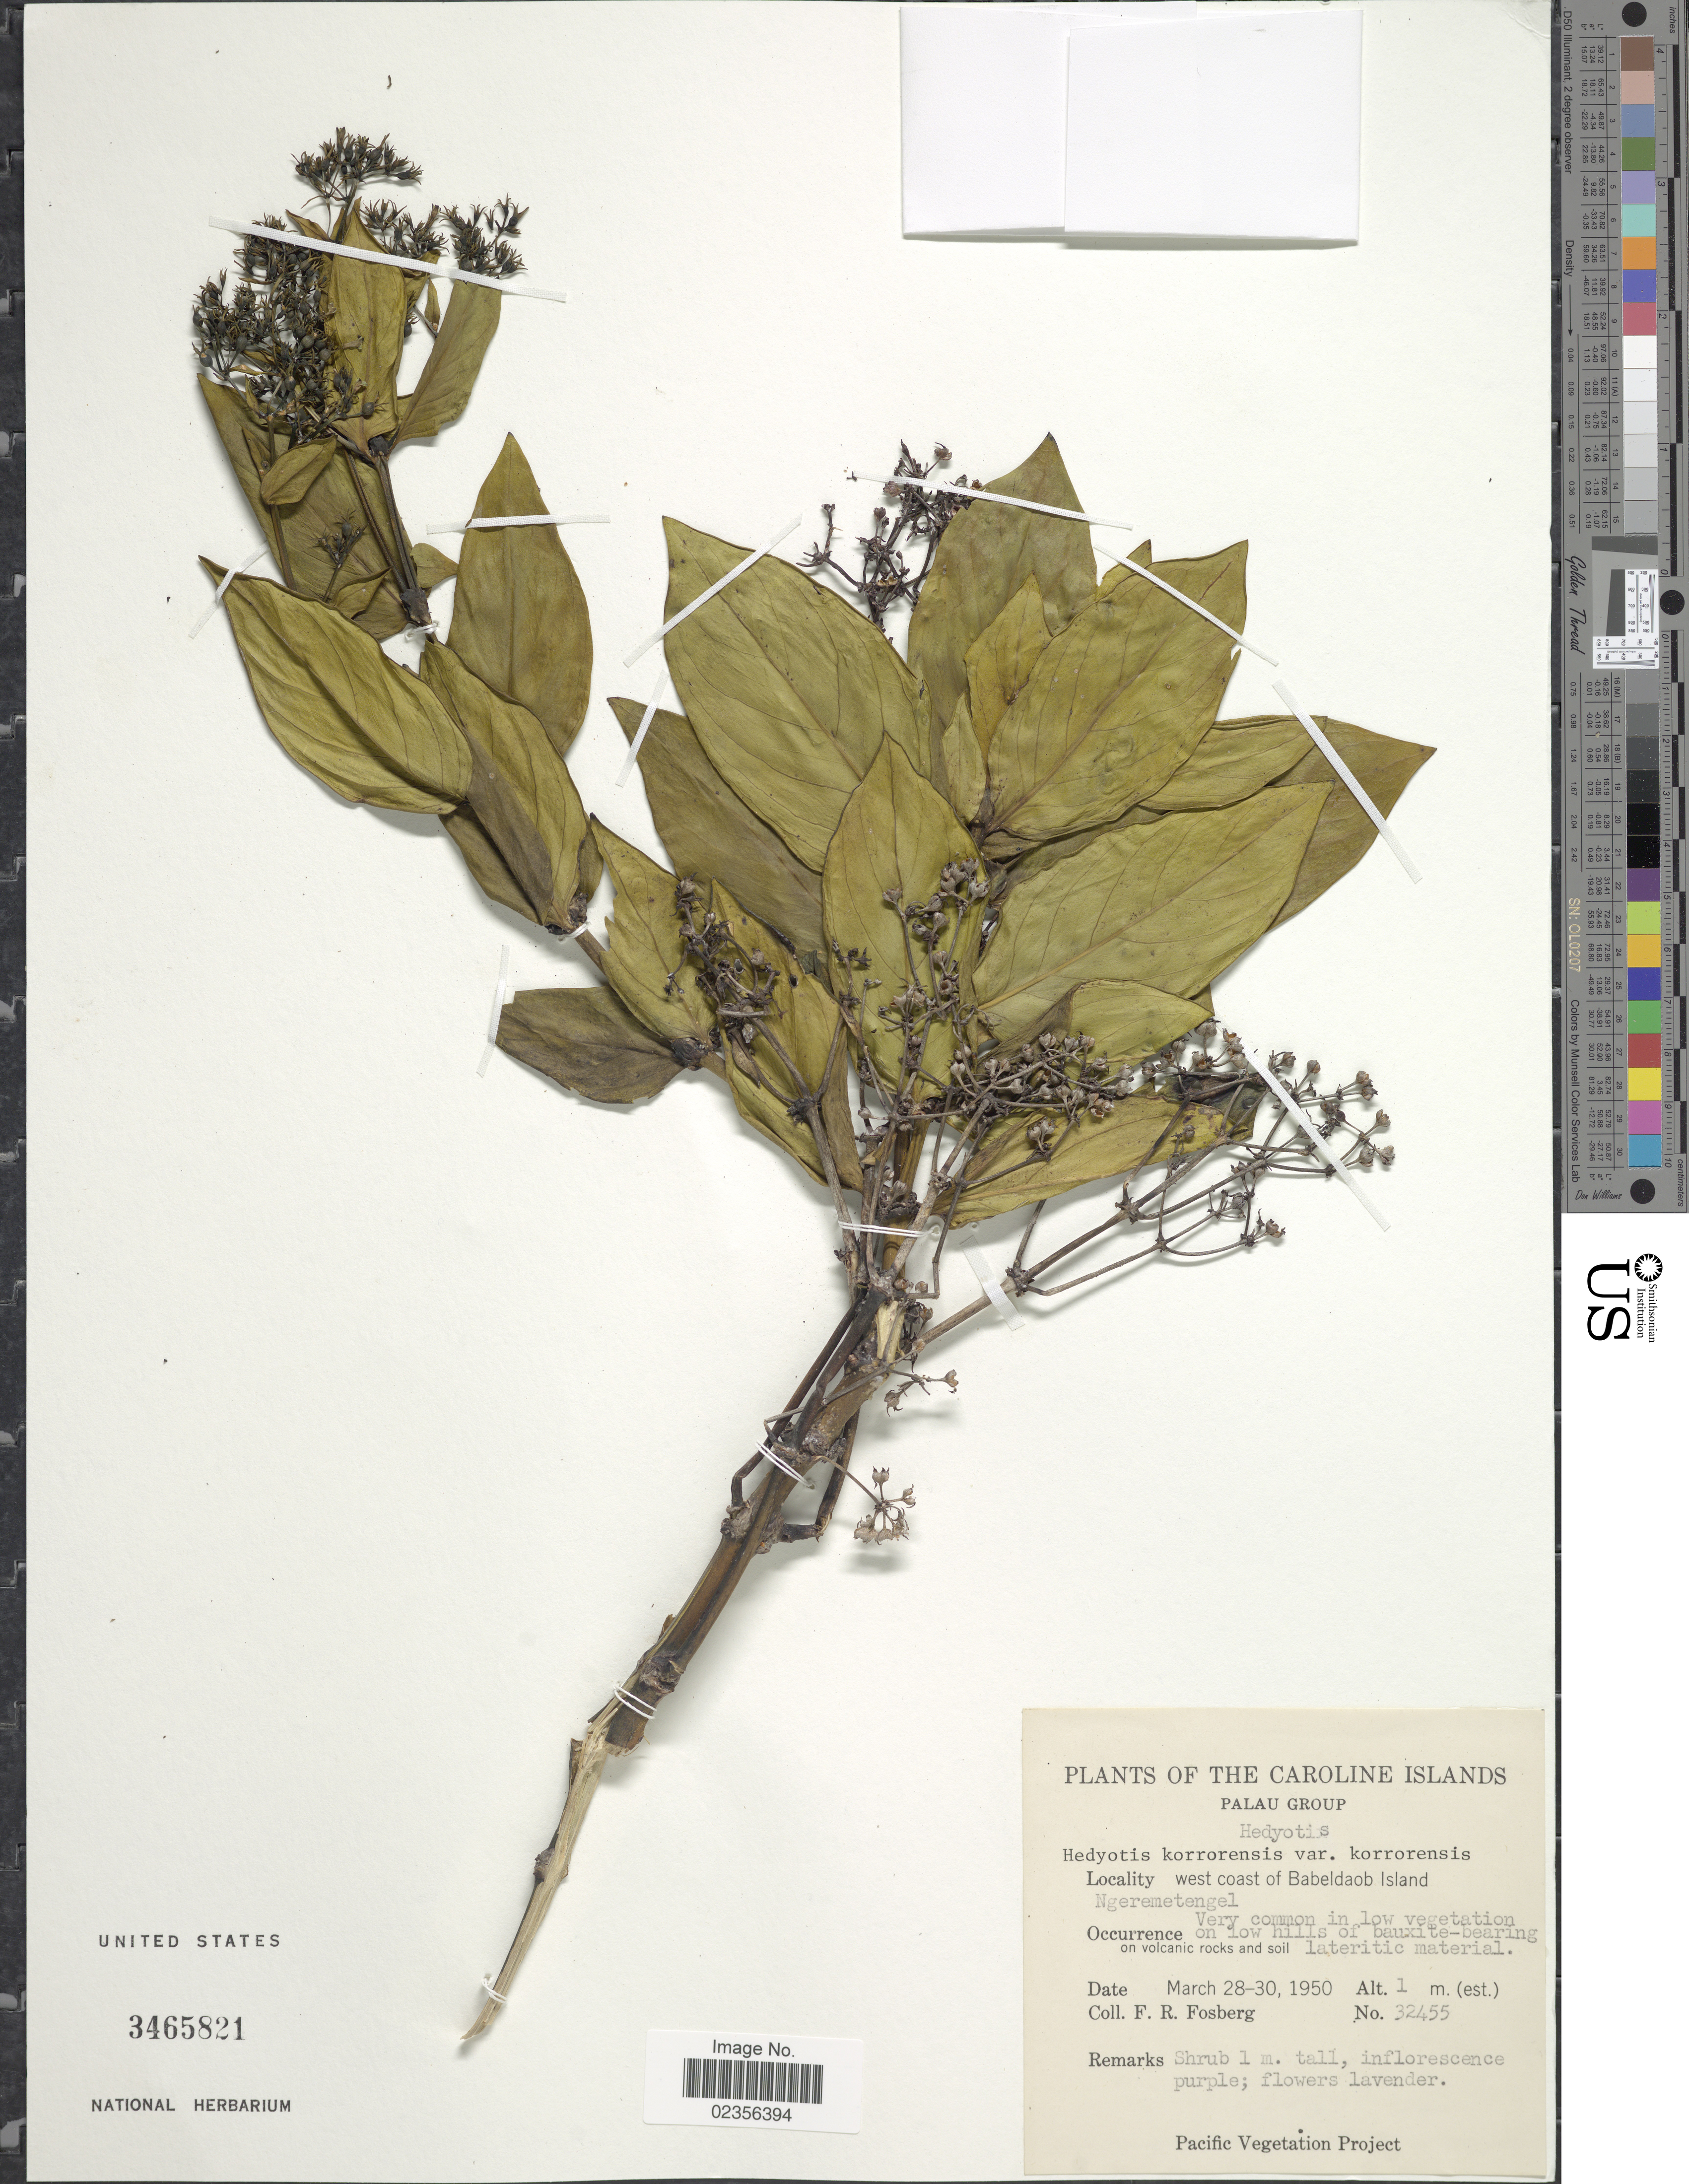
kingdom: Plantae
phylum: Tracheophyta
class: Magnoliopsida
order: Gentianales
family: Rubiaceae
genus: Hedyotis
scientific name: Hedyotis korrorensis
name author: Hosok.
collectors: F. R. Fosberg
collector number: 32455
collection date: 1950-03-28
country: Palau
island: Babeldaob [Babelthuap]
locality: The Caroline Islands, Palau Group, West coast of Babeldaob Island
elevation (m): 1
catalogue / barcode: US 3465821